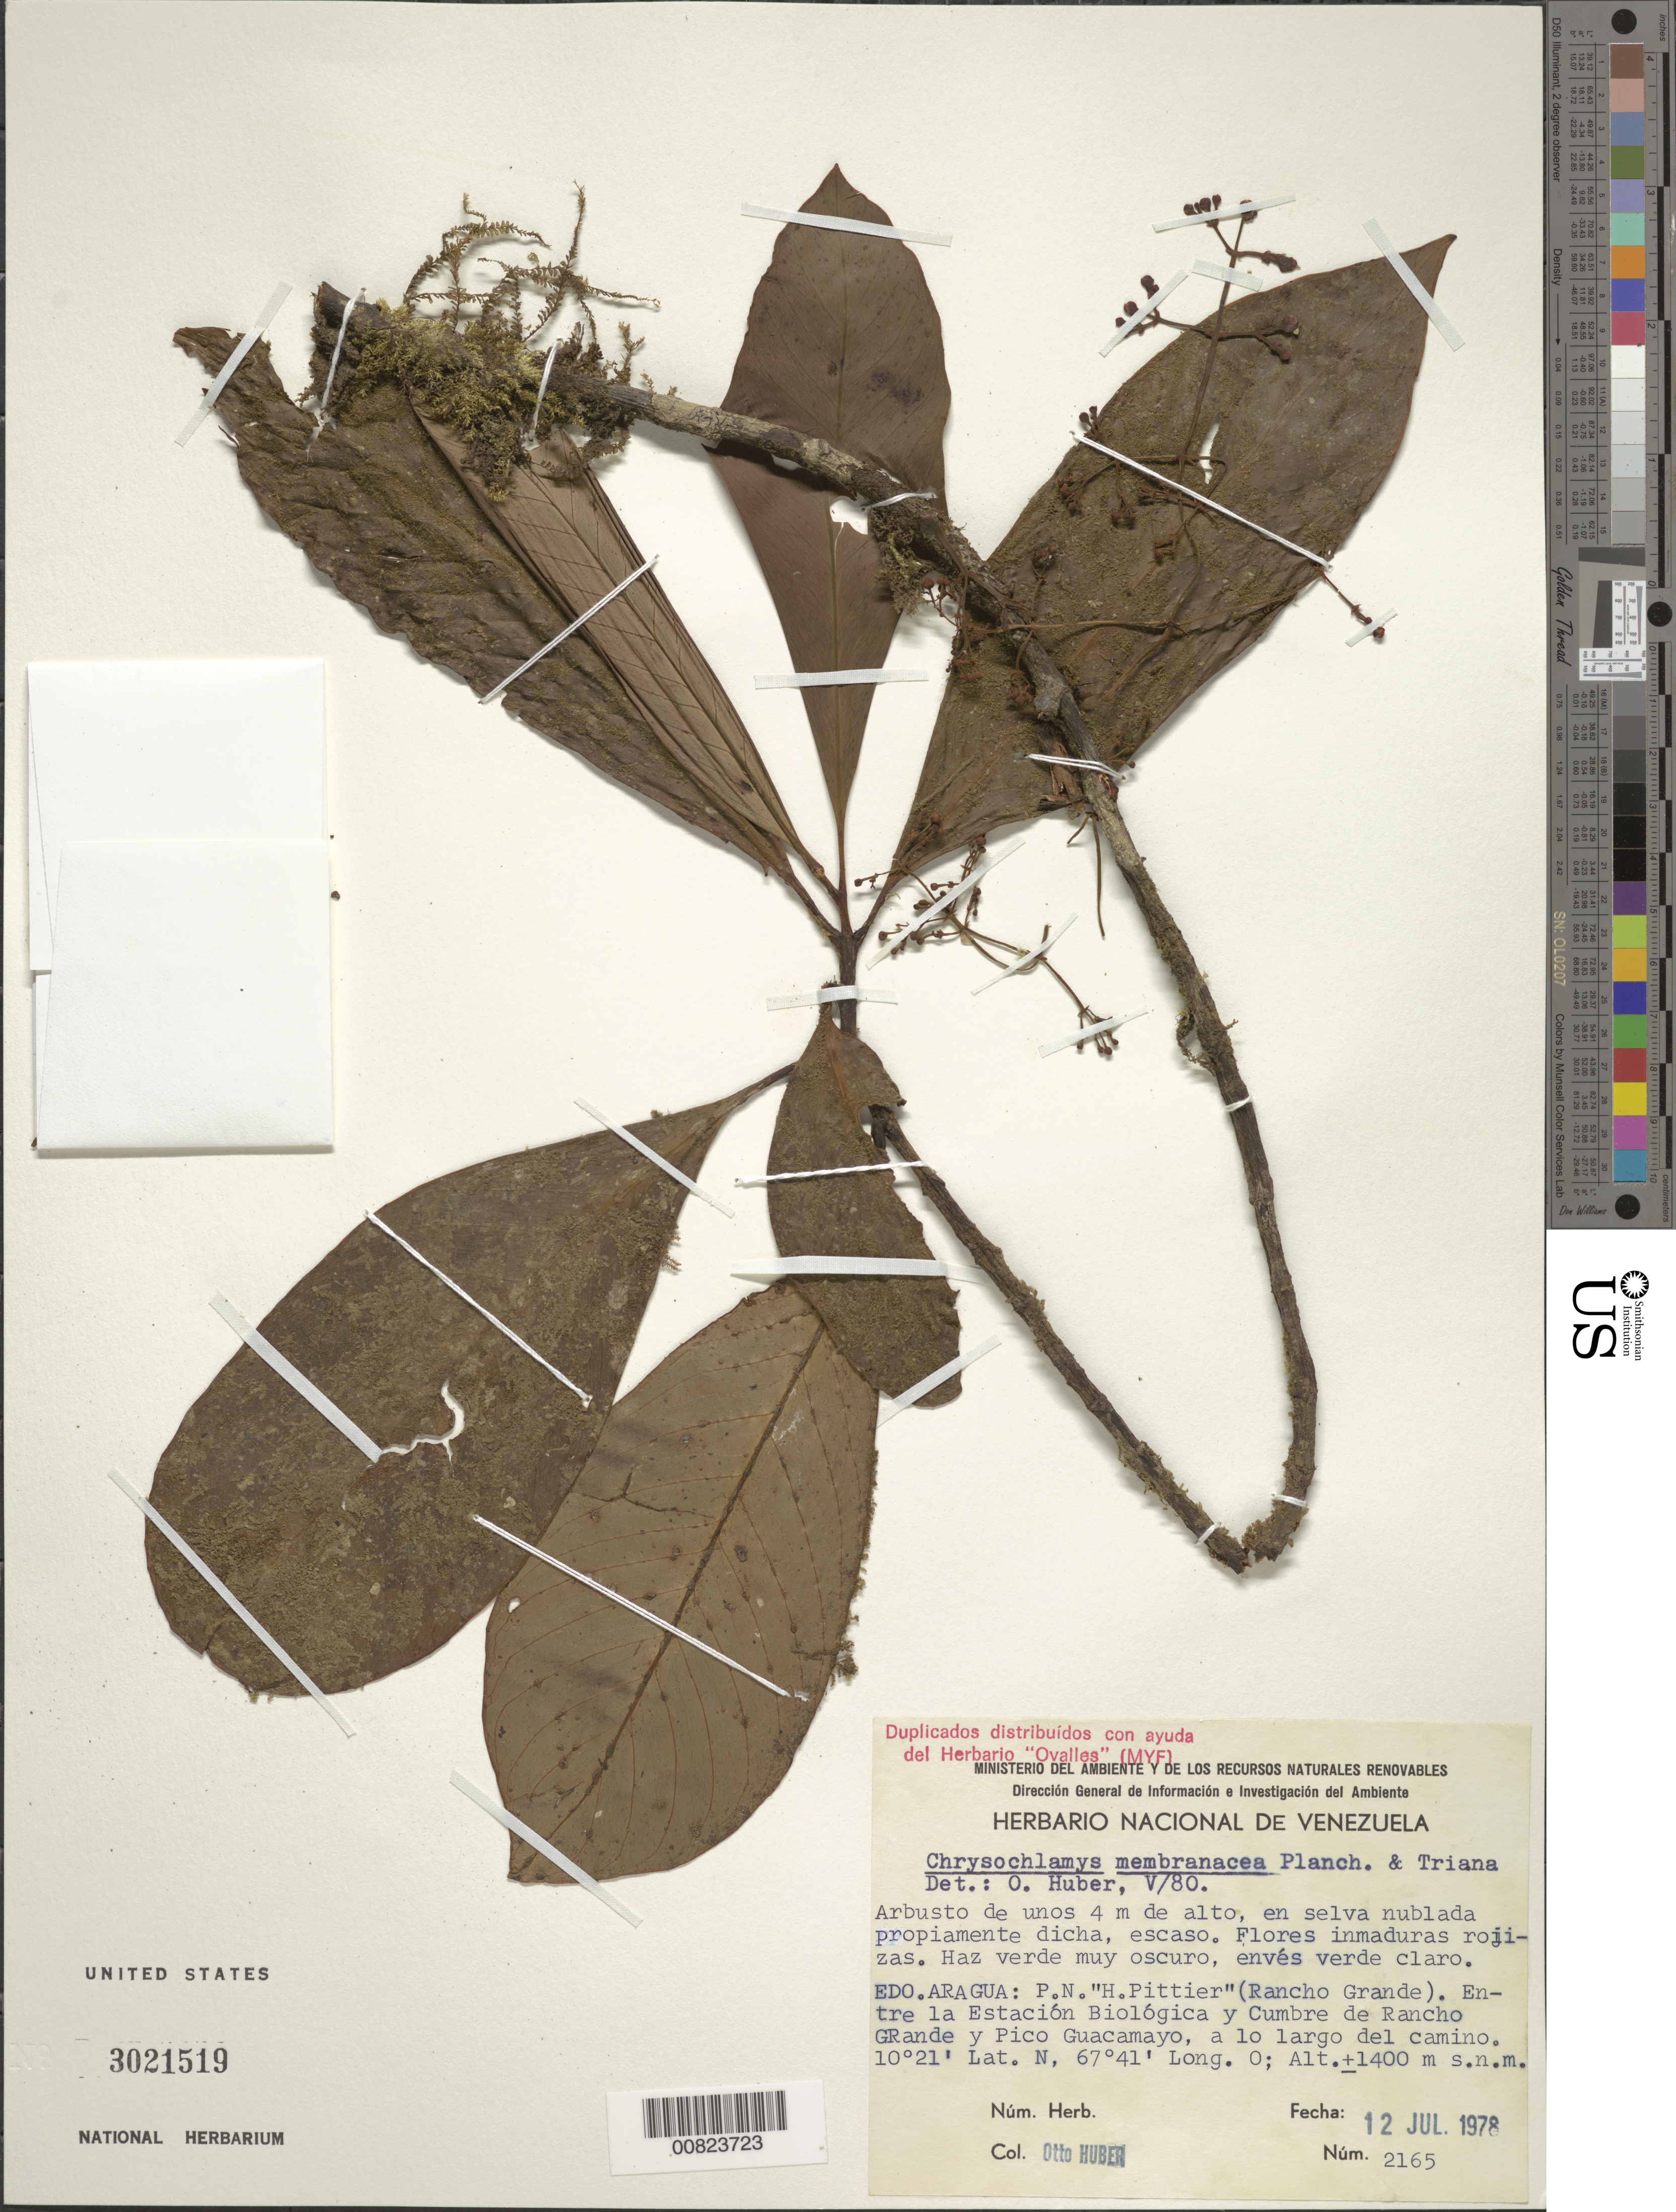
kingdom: Plantae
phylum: Tracheophyta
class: Magnoliopsida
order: Malpighiales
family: Clusiaceae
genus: Chrysochlamys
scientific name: Chrysochlamys membranacea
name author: Planch. & Triana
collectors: O. Huber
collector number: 2165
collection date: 1978-07-12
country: Venezuela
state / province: Aragua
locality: Edo. Aragua: P.N. "H. Pittier" (Rancho Grande). Entre la Estación Biológica y Cumbre de Rancho Grande y Pico Guacamayo, a lo largo del camino.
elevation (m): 1400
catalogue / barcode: US 3021519